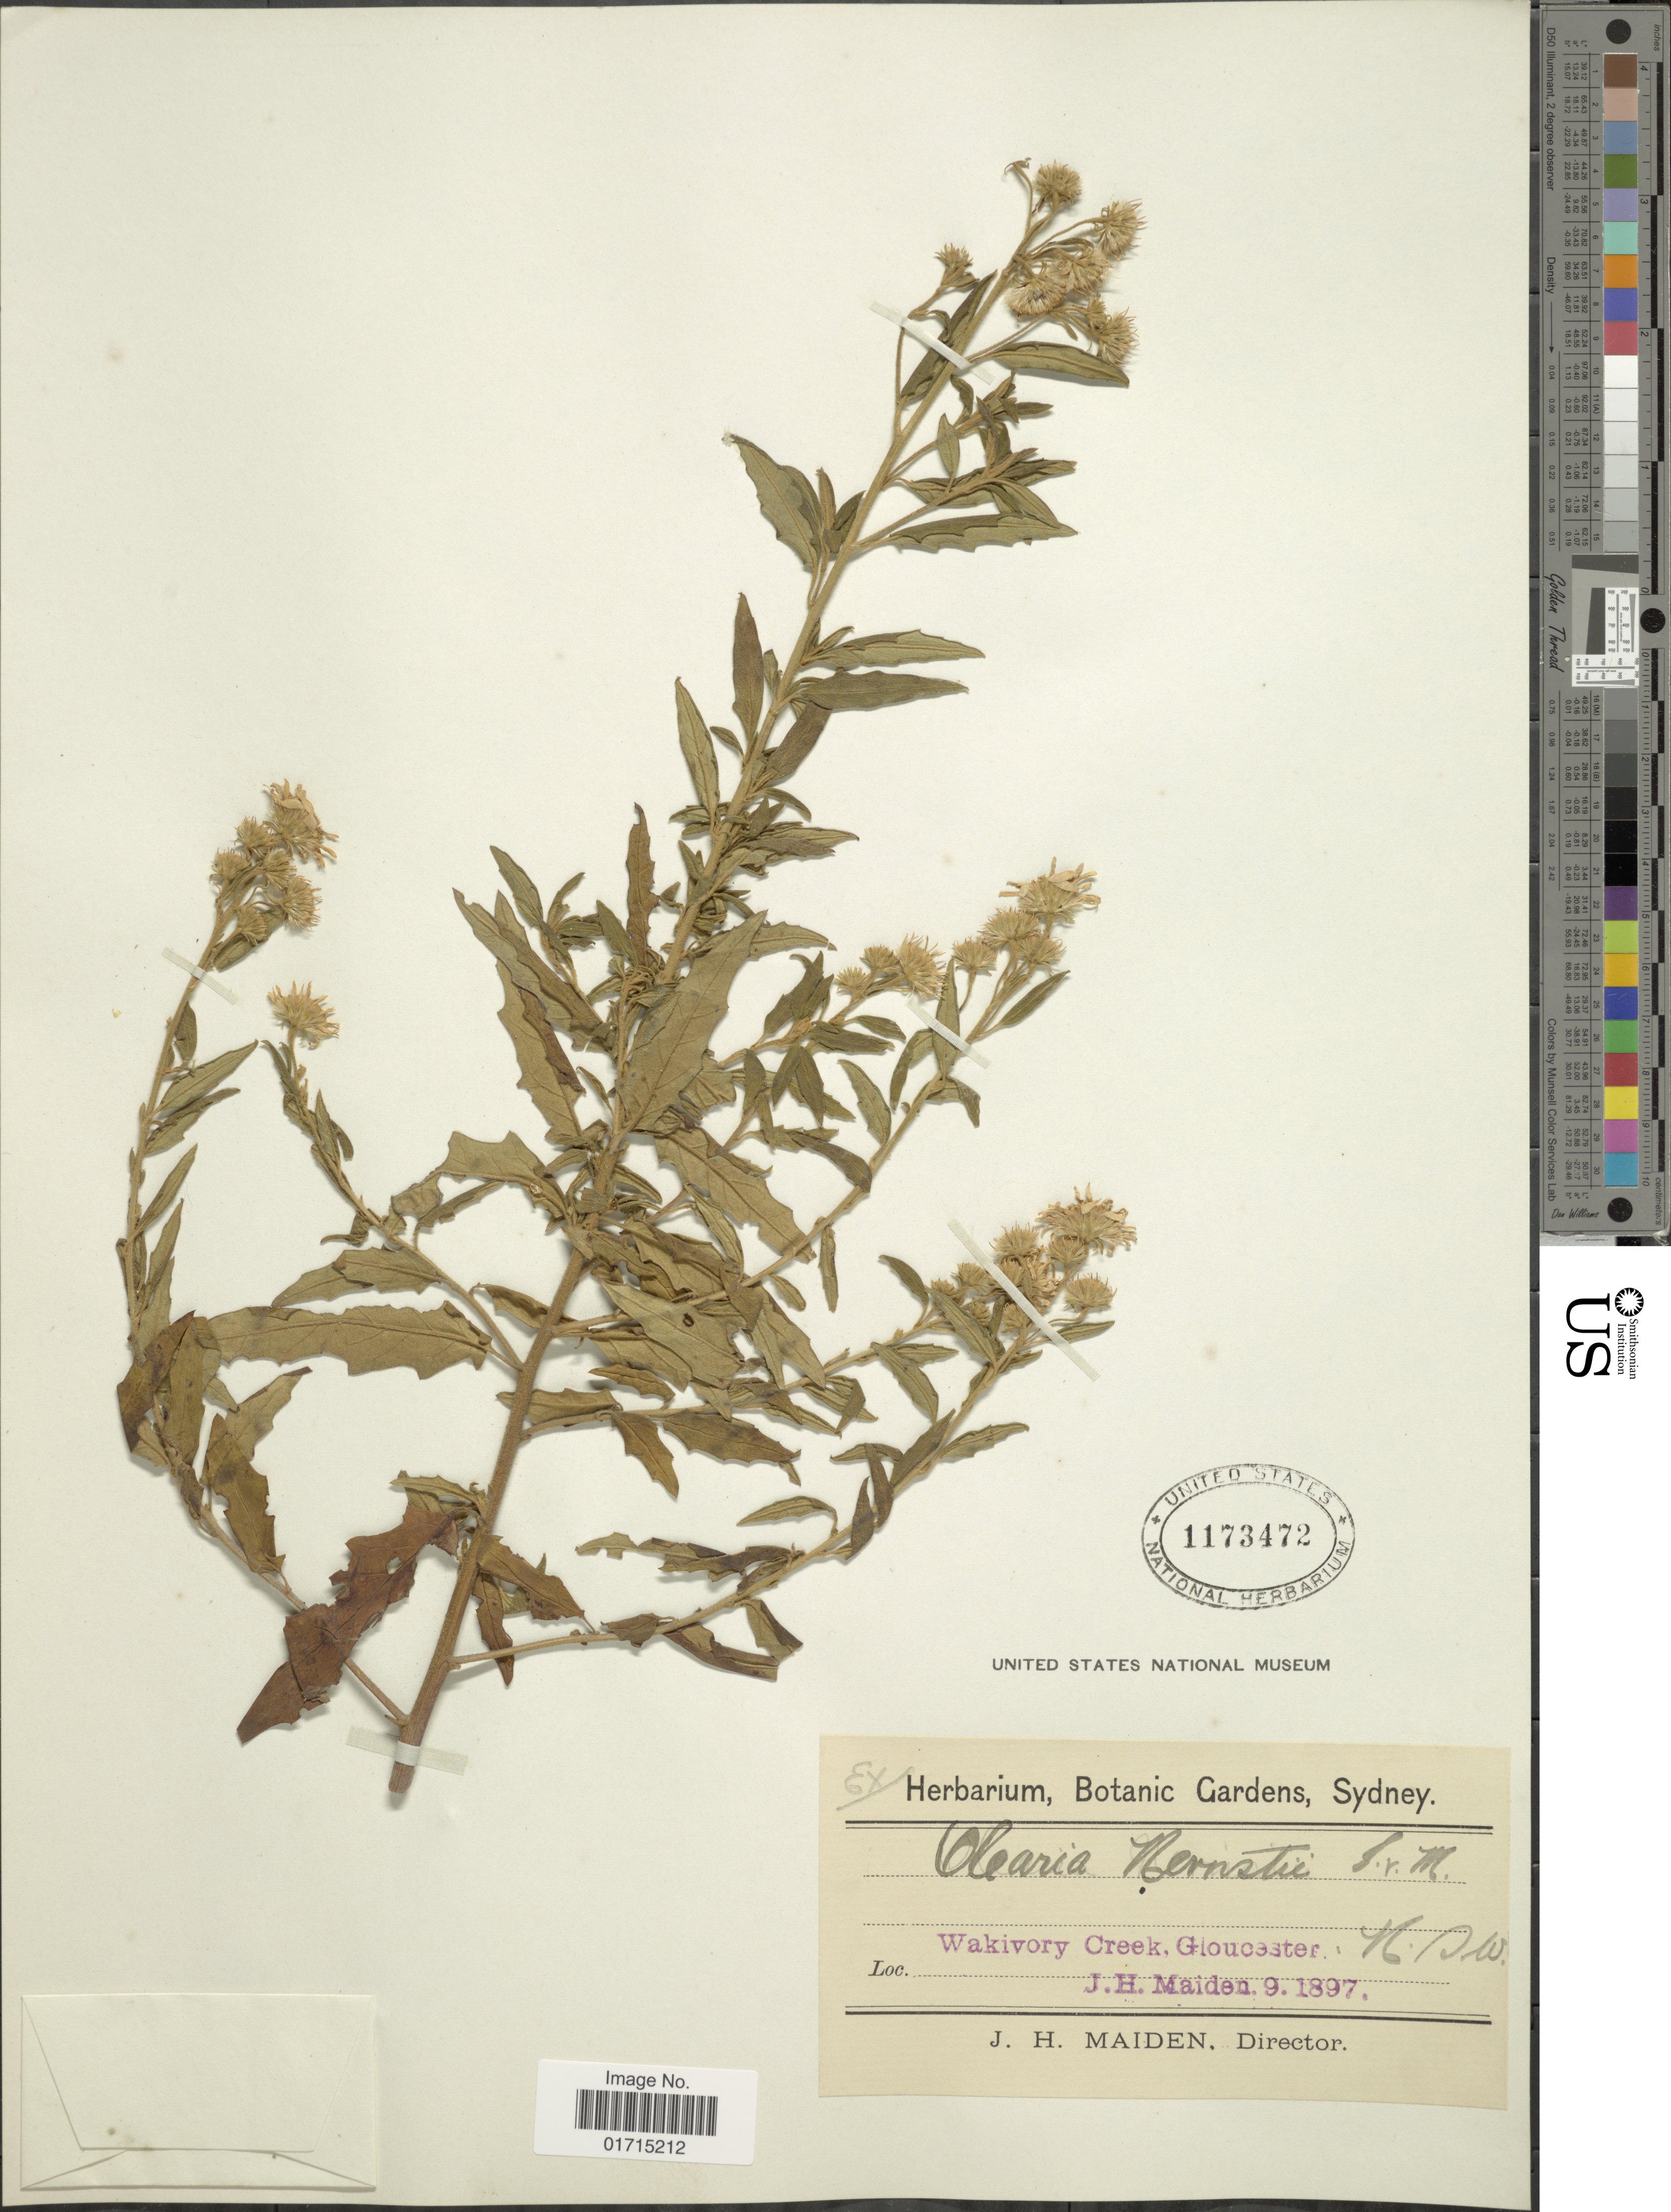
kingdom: Plantae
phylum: Tracheophyta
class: Magnoliopsida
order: Asterales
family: Asteraceae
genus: Olearia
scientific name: Olearia nernstii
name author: (F. Muell.) F. Muell.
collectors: J. Maiden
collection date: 1897-09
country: Australia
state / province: New South Wales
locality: Wakivory Creek, Gloucester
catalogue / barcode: US 1173472